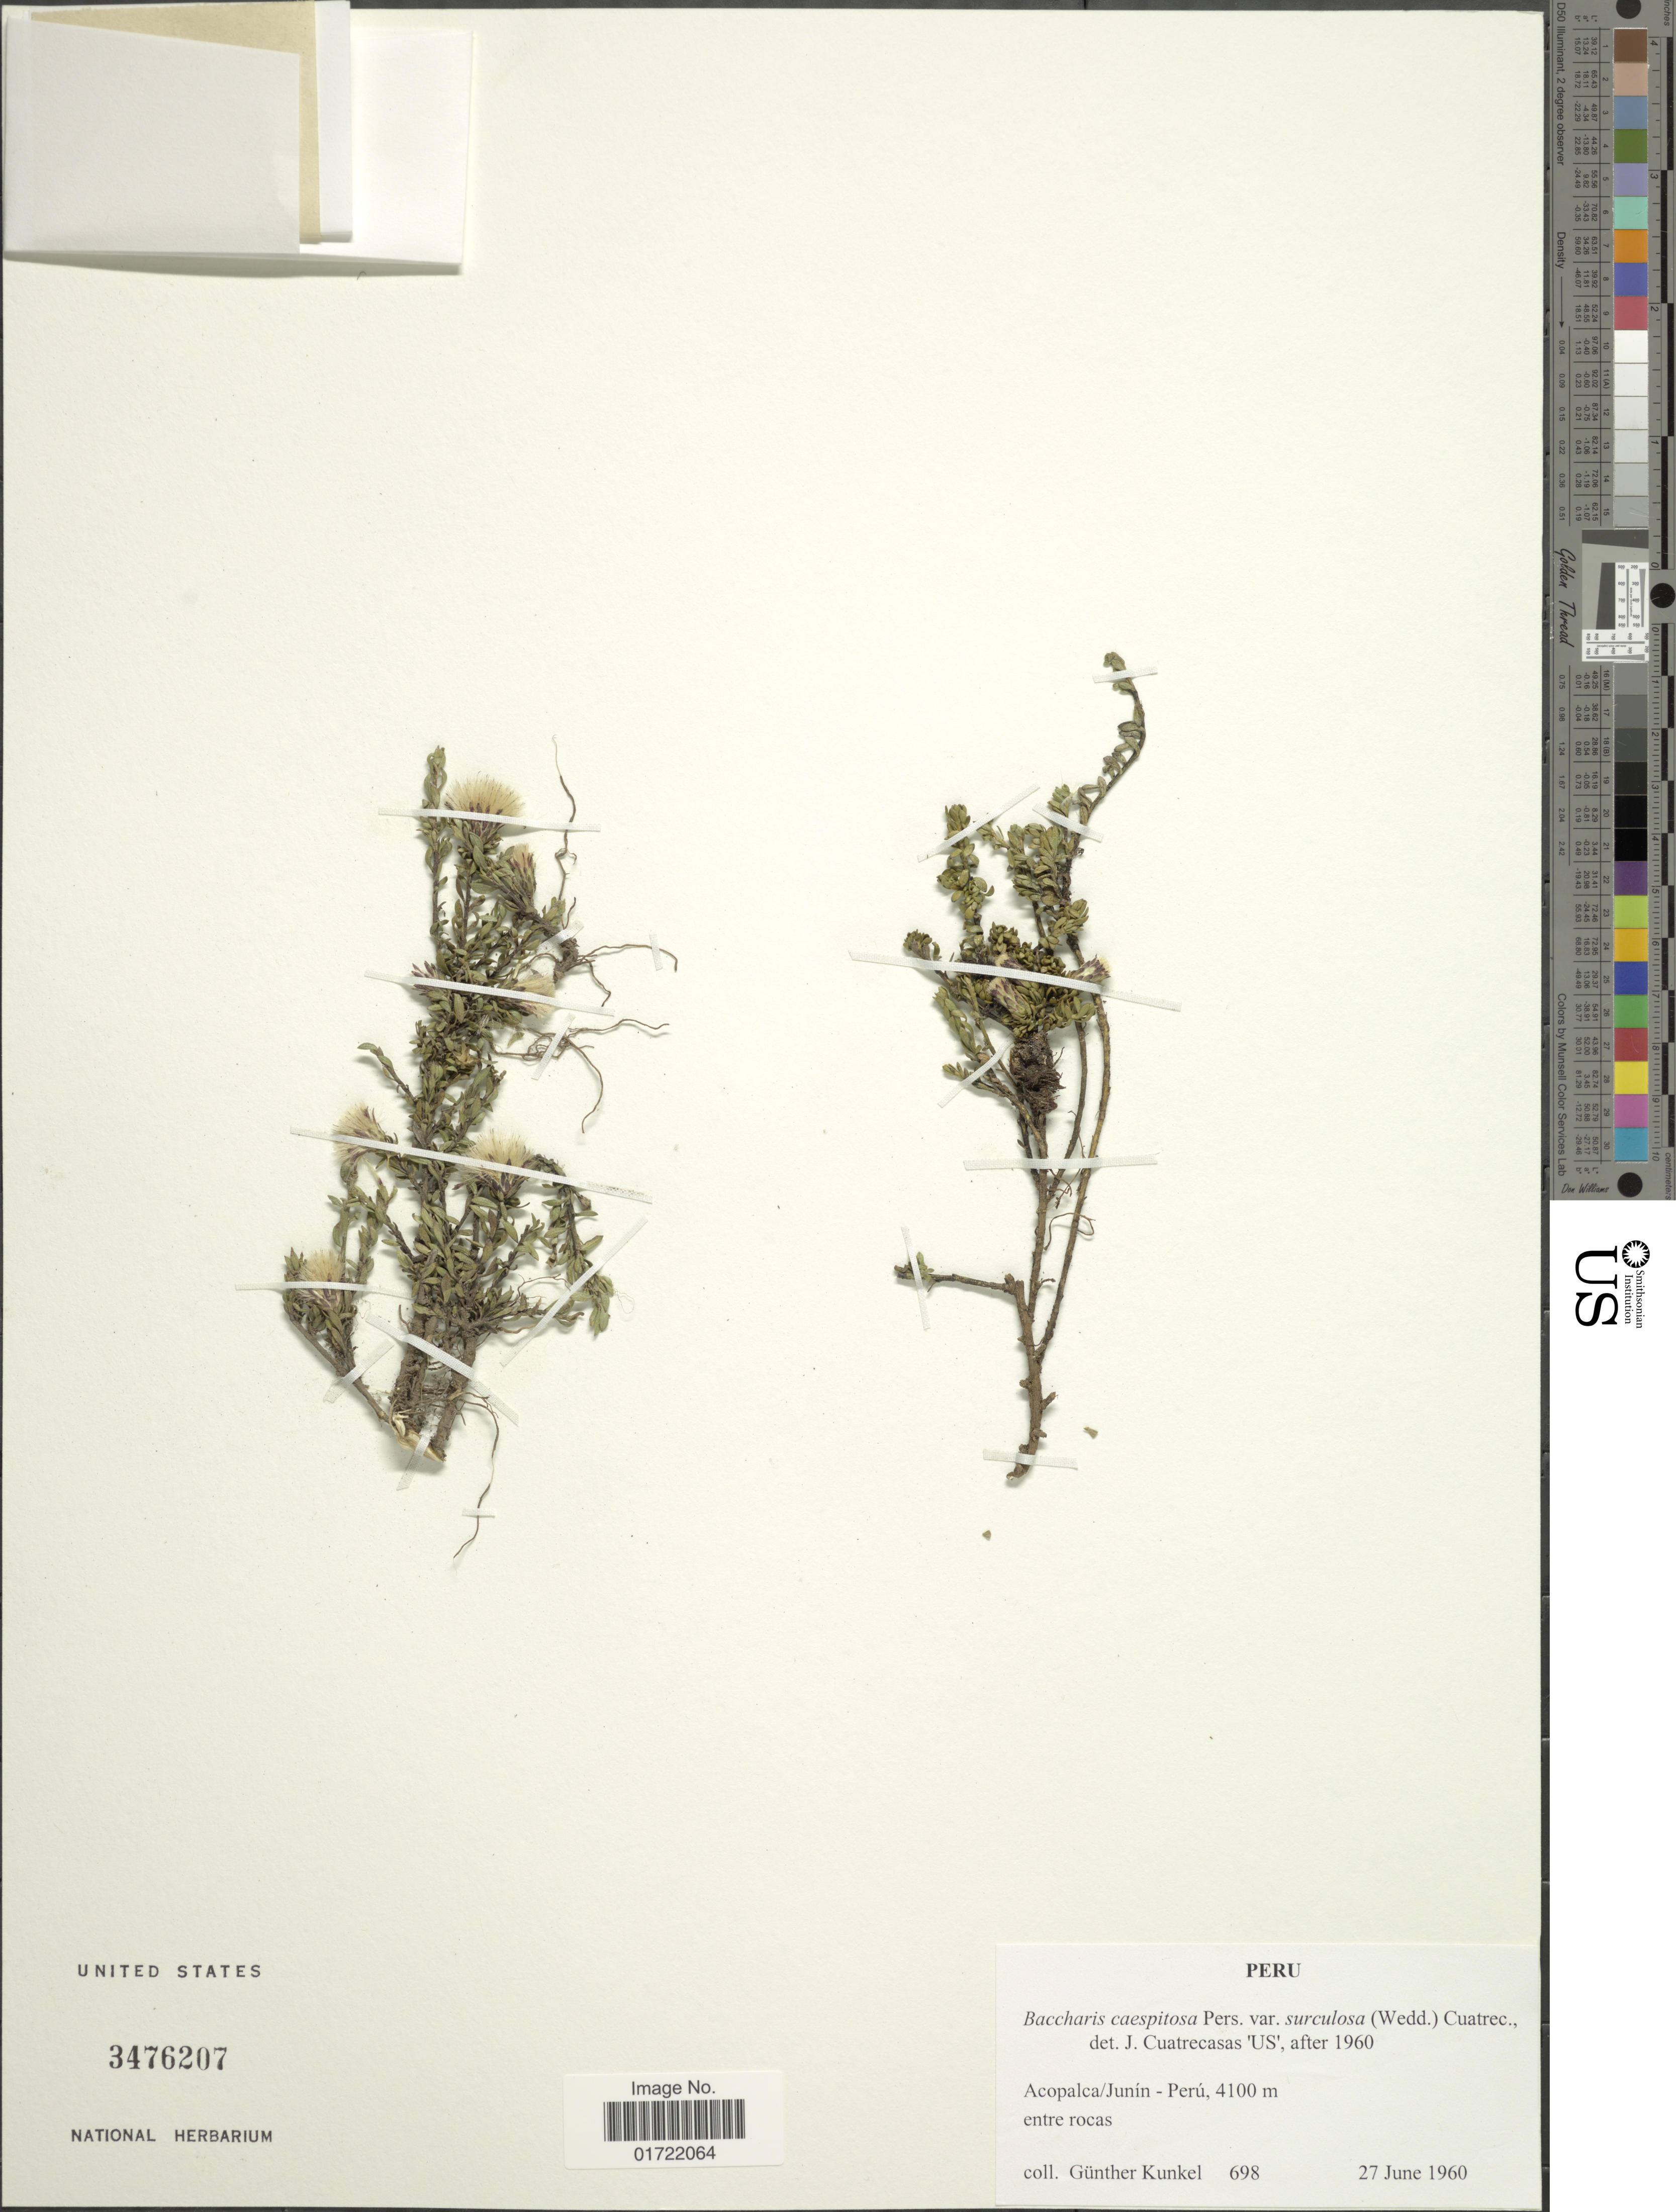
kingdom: Plantae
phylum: Tracheophyta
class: Magnoliopsida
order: Asterales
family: Asteraceae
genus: Baccharis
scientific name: Baccharis caespitosa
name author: (Ruiz & Pav.) Pers.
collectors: G. Kunkel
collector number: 698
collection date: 1960-06-27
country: Peru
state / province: Junín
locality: Acopala/Junin, entre rocas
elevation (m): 4100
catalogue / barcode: US 3476207